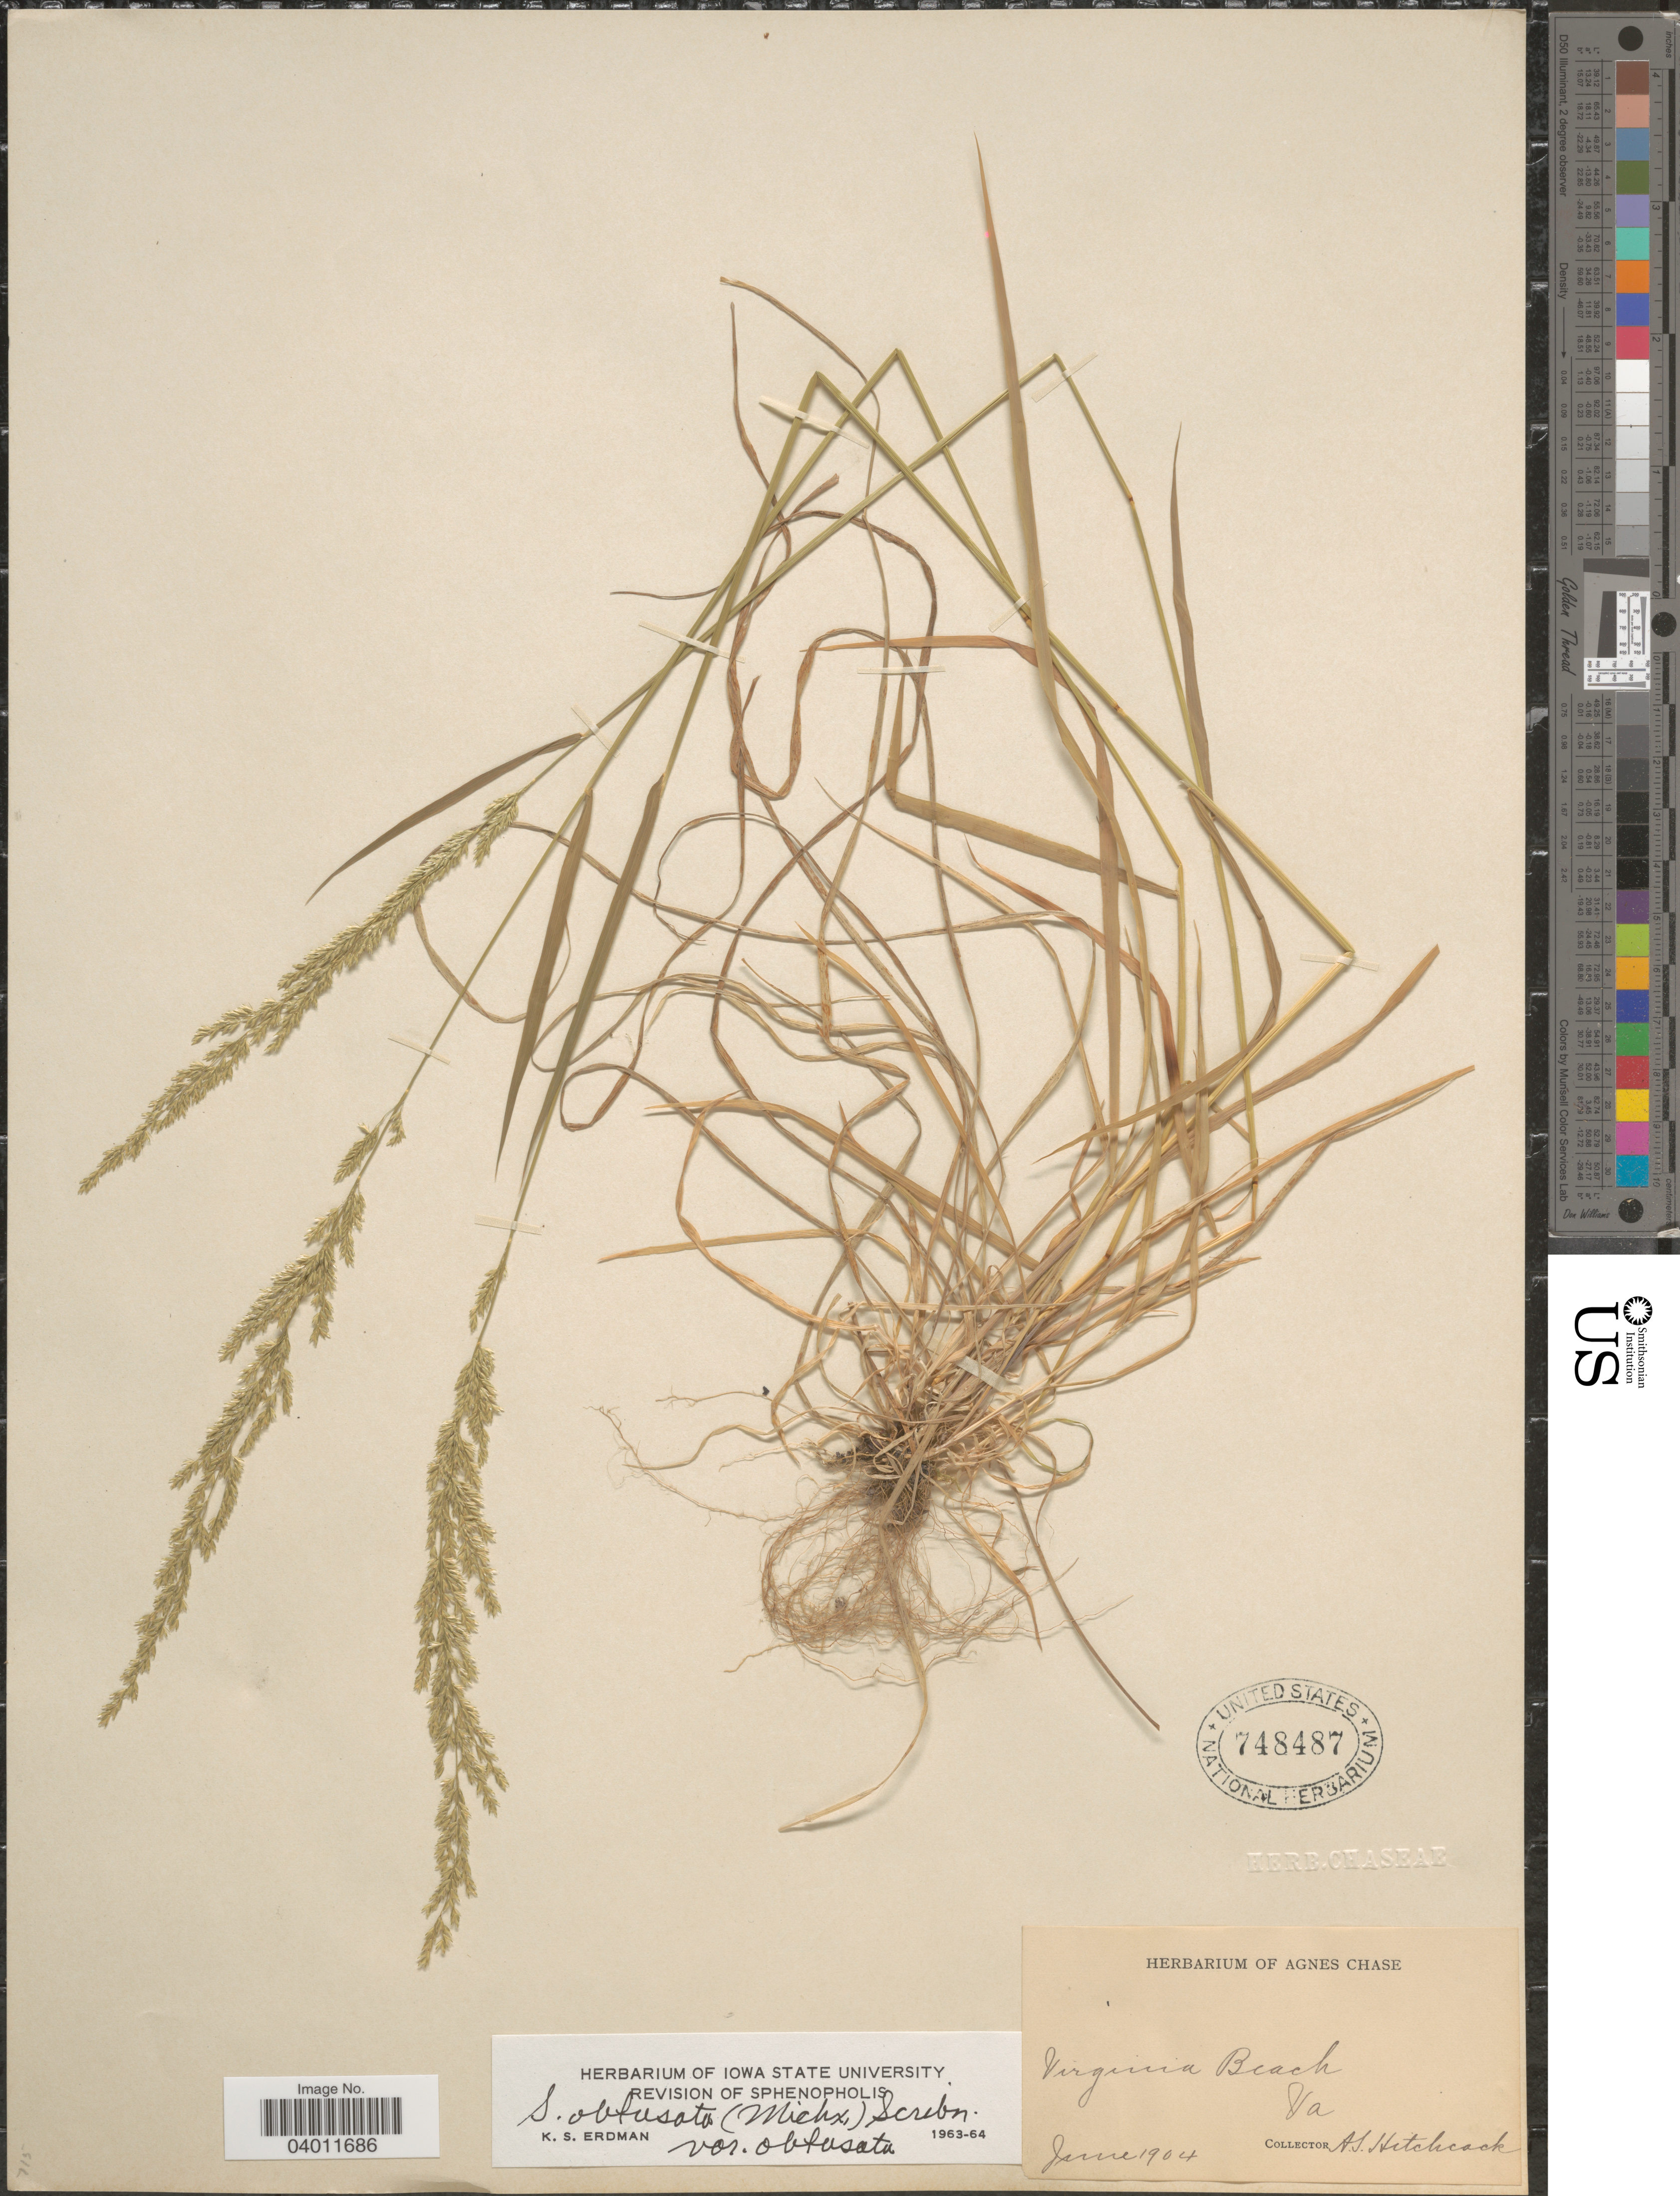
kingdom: Plantae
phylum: Tracheophyta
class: Liliopsida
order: Poales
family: Poaceae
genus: Sphenopholis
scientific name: Sphenopholis obtusata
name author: (Michx.) Scribn.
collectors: A. S. Hitchcock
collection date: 1904-06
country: United States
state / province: Virginia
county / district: City of Virginia Beach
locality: Virginia Beach.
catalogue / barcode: US 748487